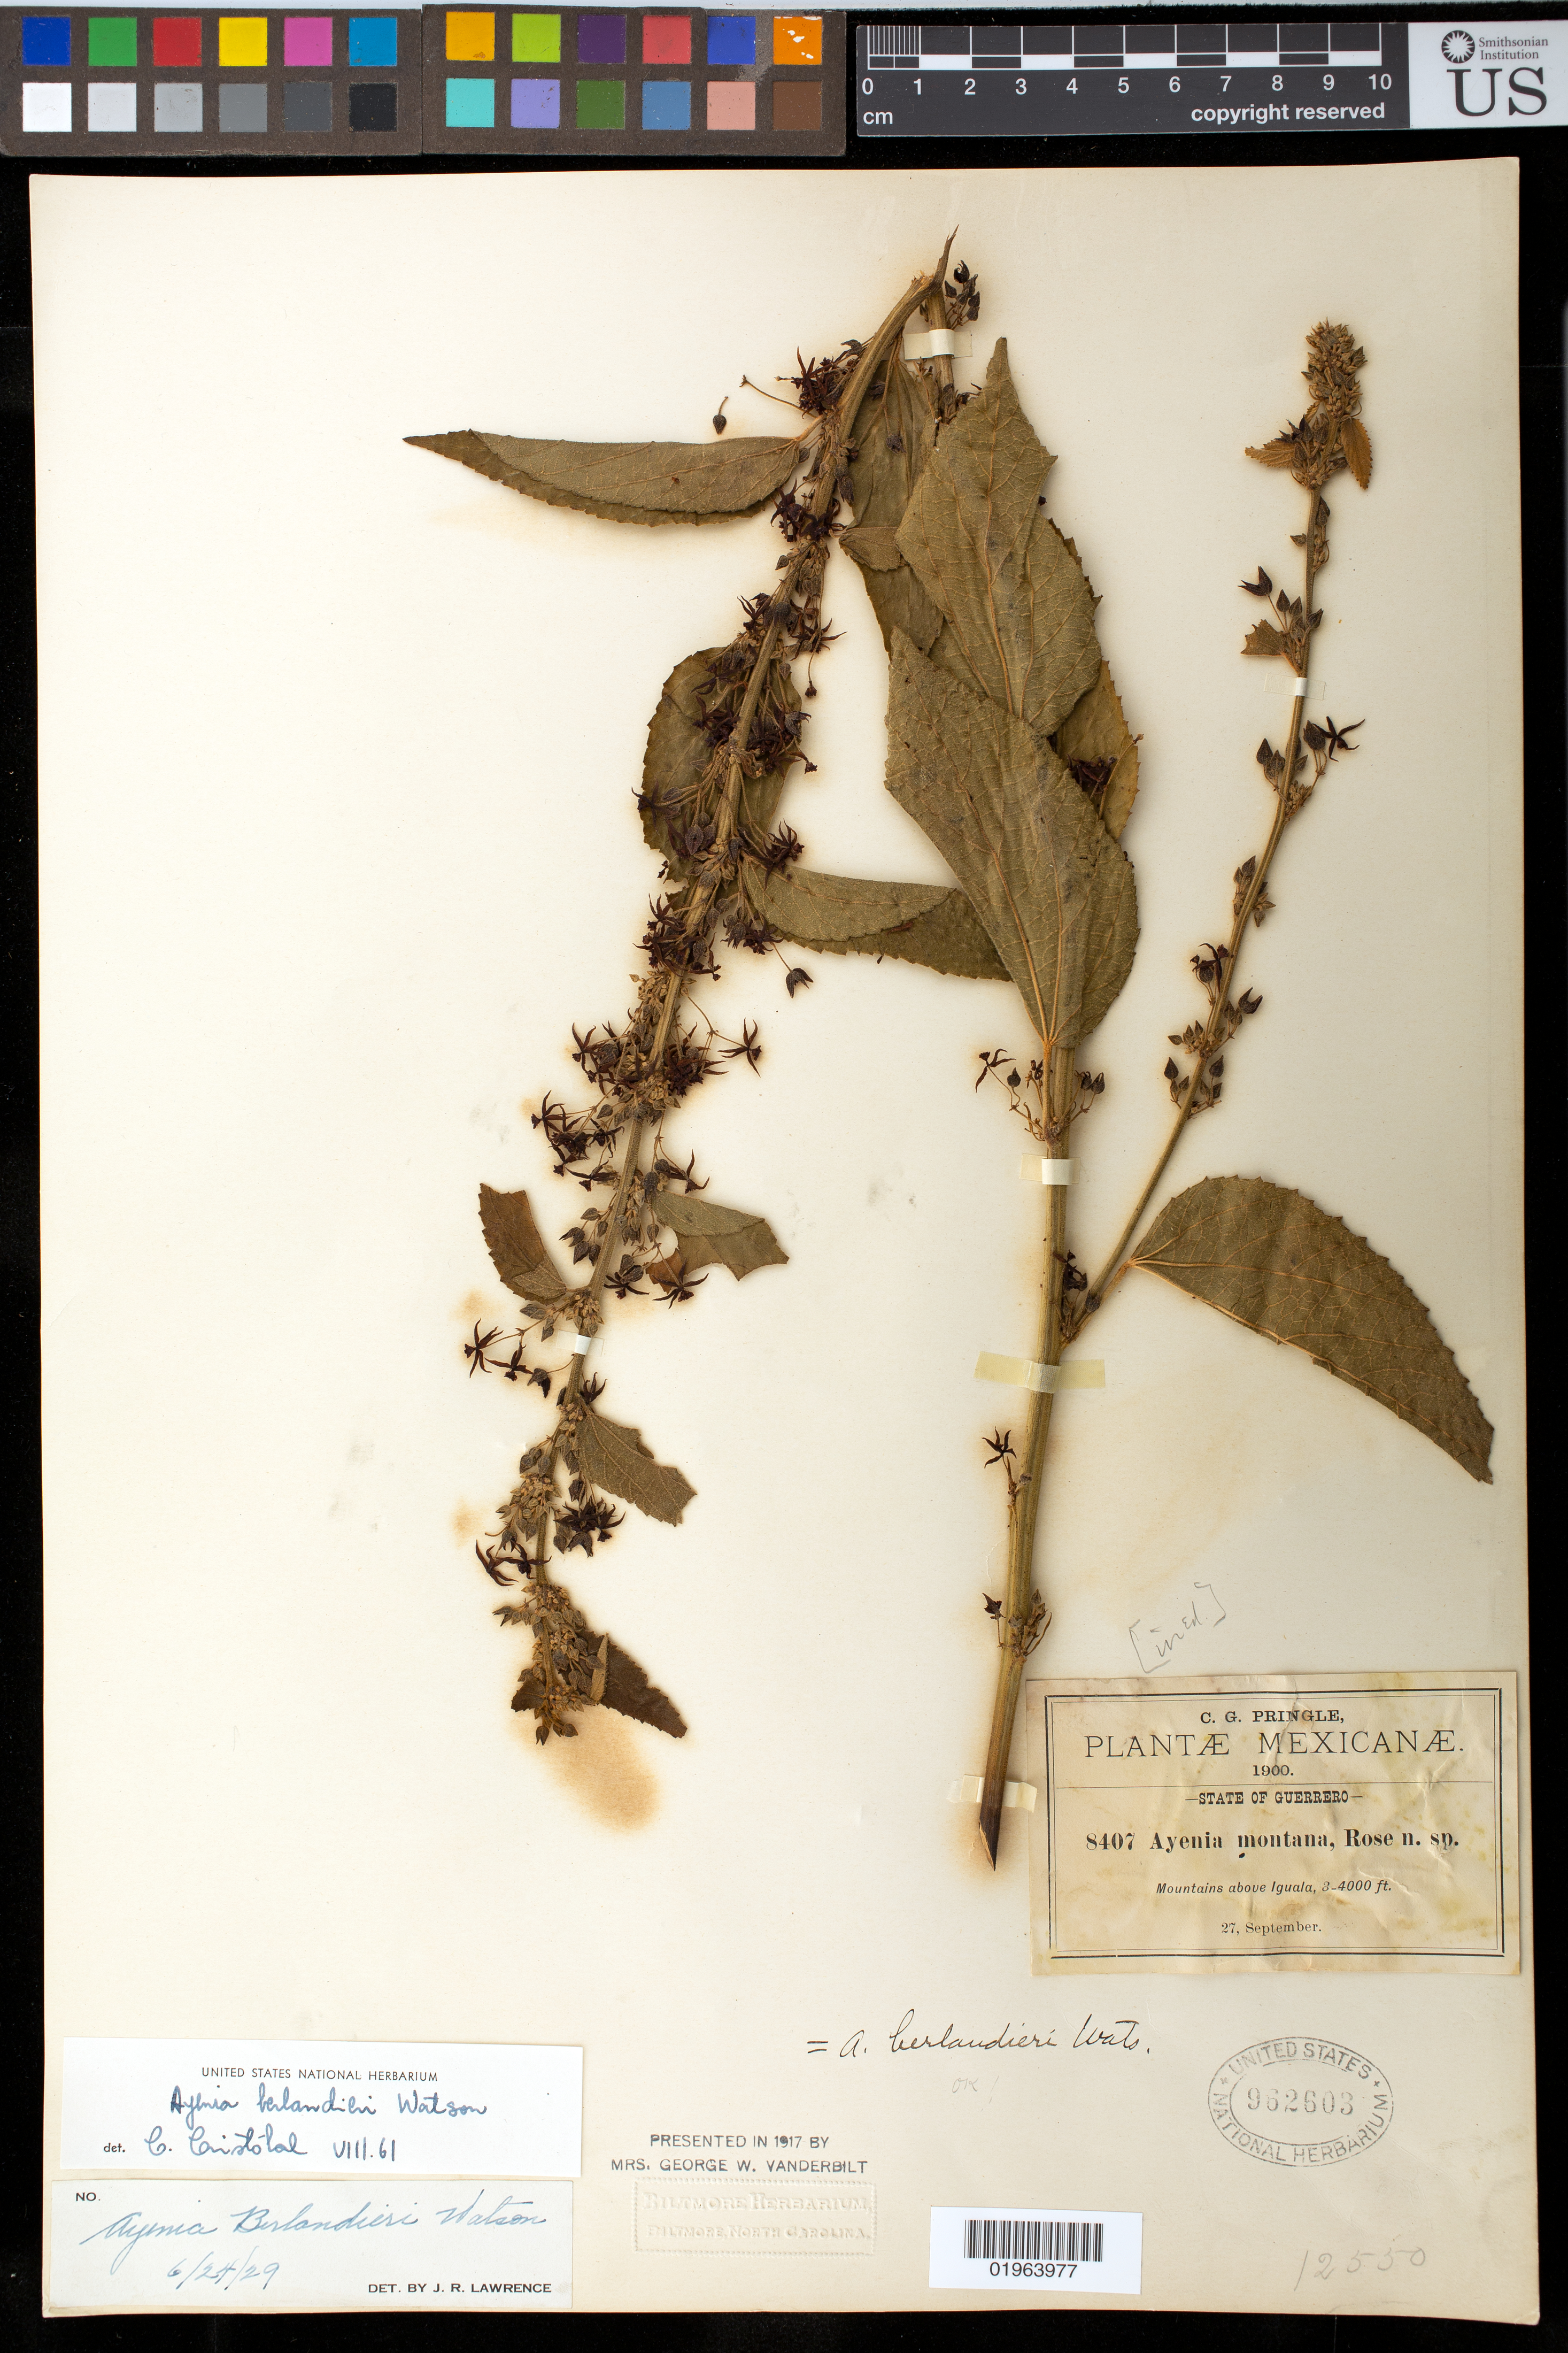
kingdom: Plantae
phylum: Tracheophyta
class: Magnoliopsida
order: Malvales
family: Malvaceae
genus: Ayenia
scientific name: Ayenia berlandieri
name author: S. Watson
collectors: C. G. Pringle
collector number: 8407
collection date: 1900-09-27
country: Mexico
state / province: Guerrero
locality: Mountains above Iguala.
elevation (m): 914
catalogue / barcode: US 962603